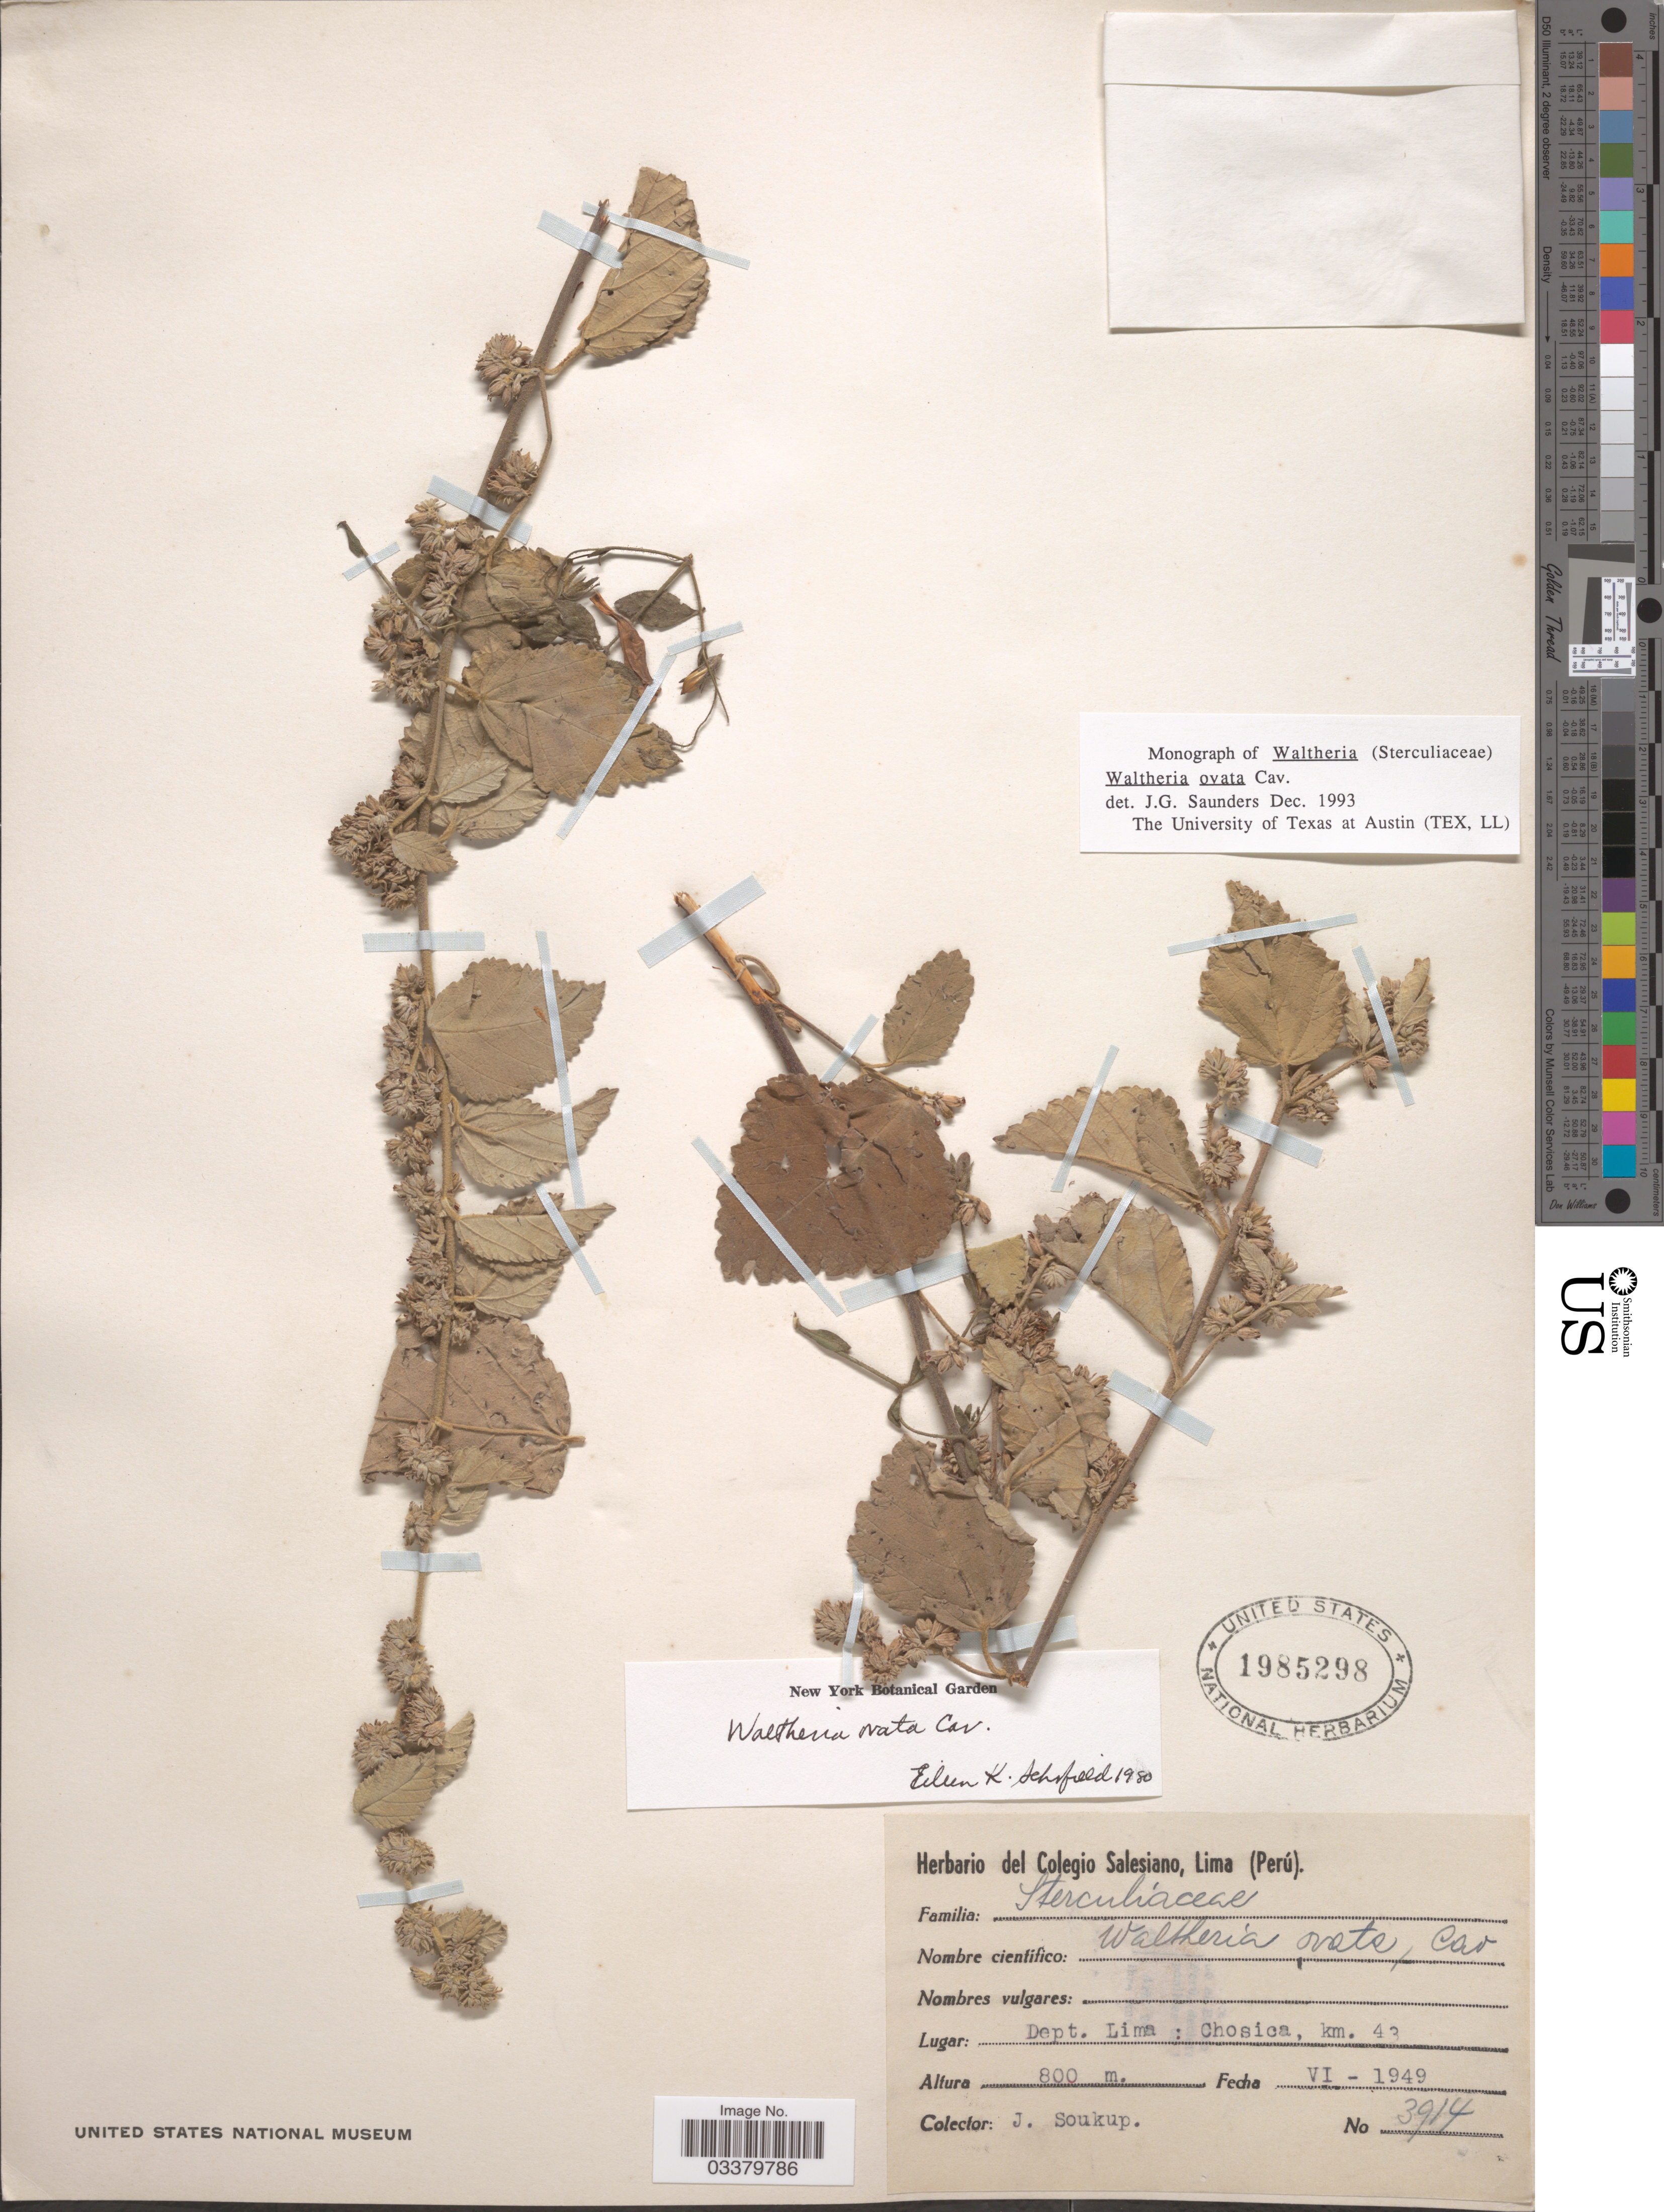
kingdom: Plantae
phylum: Tracheophyta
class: Magnoliopsida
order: Malvales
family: Malvaceae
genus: Waltheria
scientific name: Waltheria ovata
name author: Cav.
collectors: J. Soukup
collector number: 3914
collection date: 1949-06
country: Peru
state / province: Lima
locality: Dept. Lima: Chosica, km. 43.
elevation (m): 800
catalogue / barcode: US 1985298